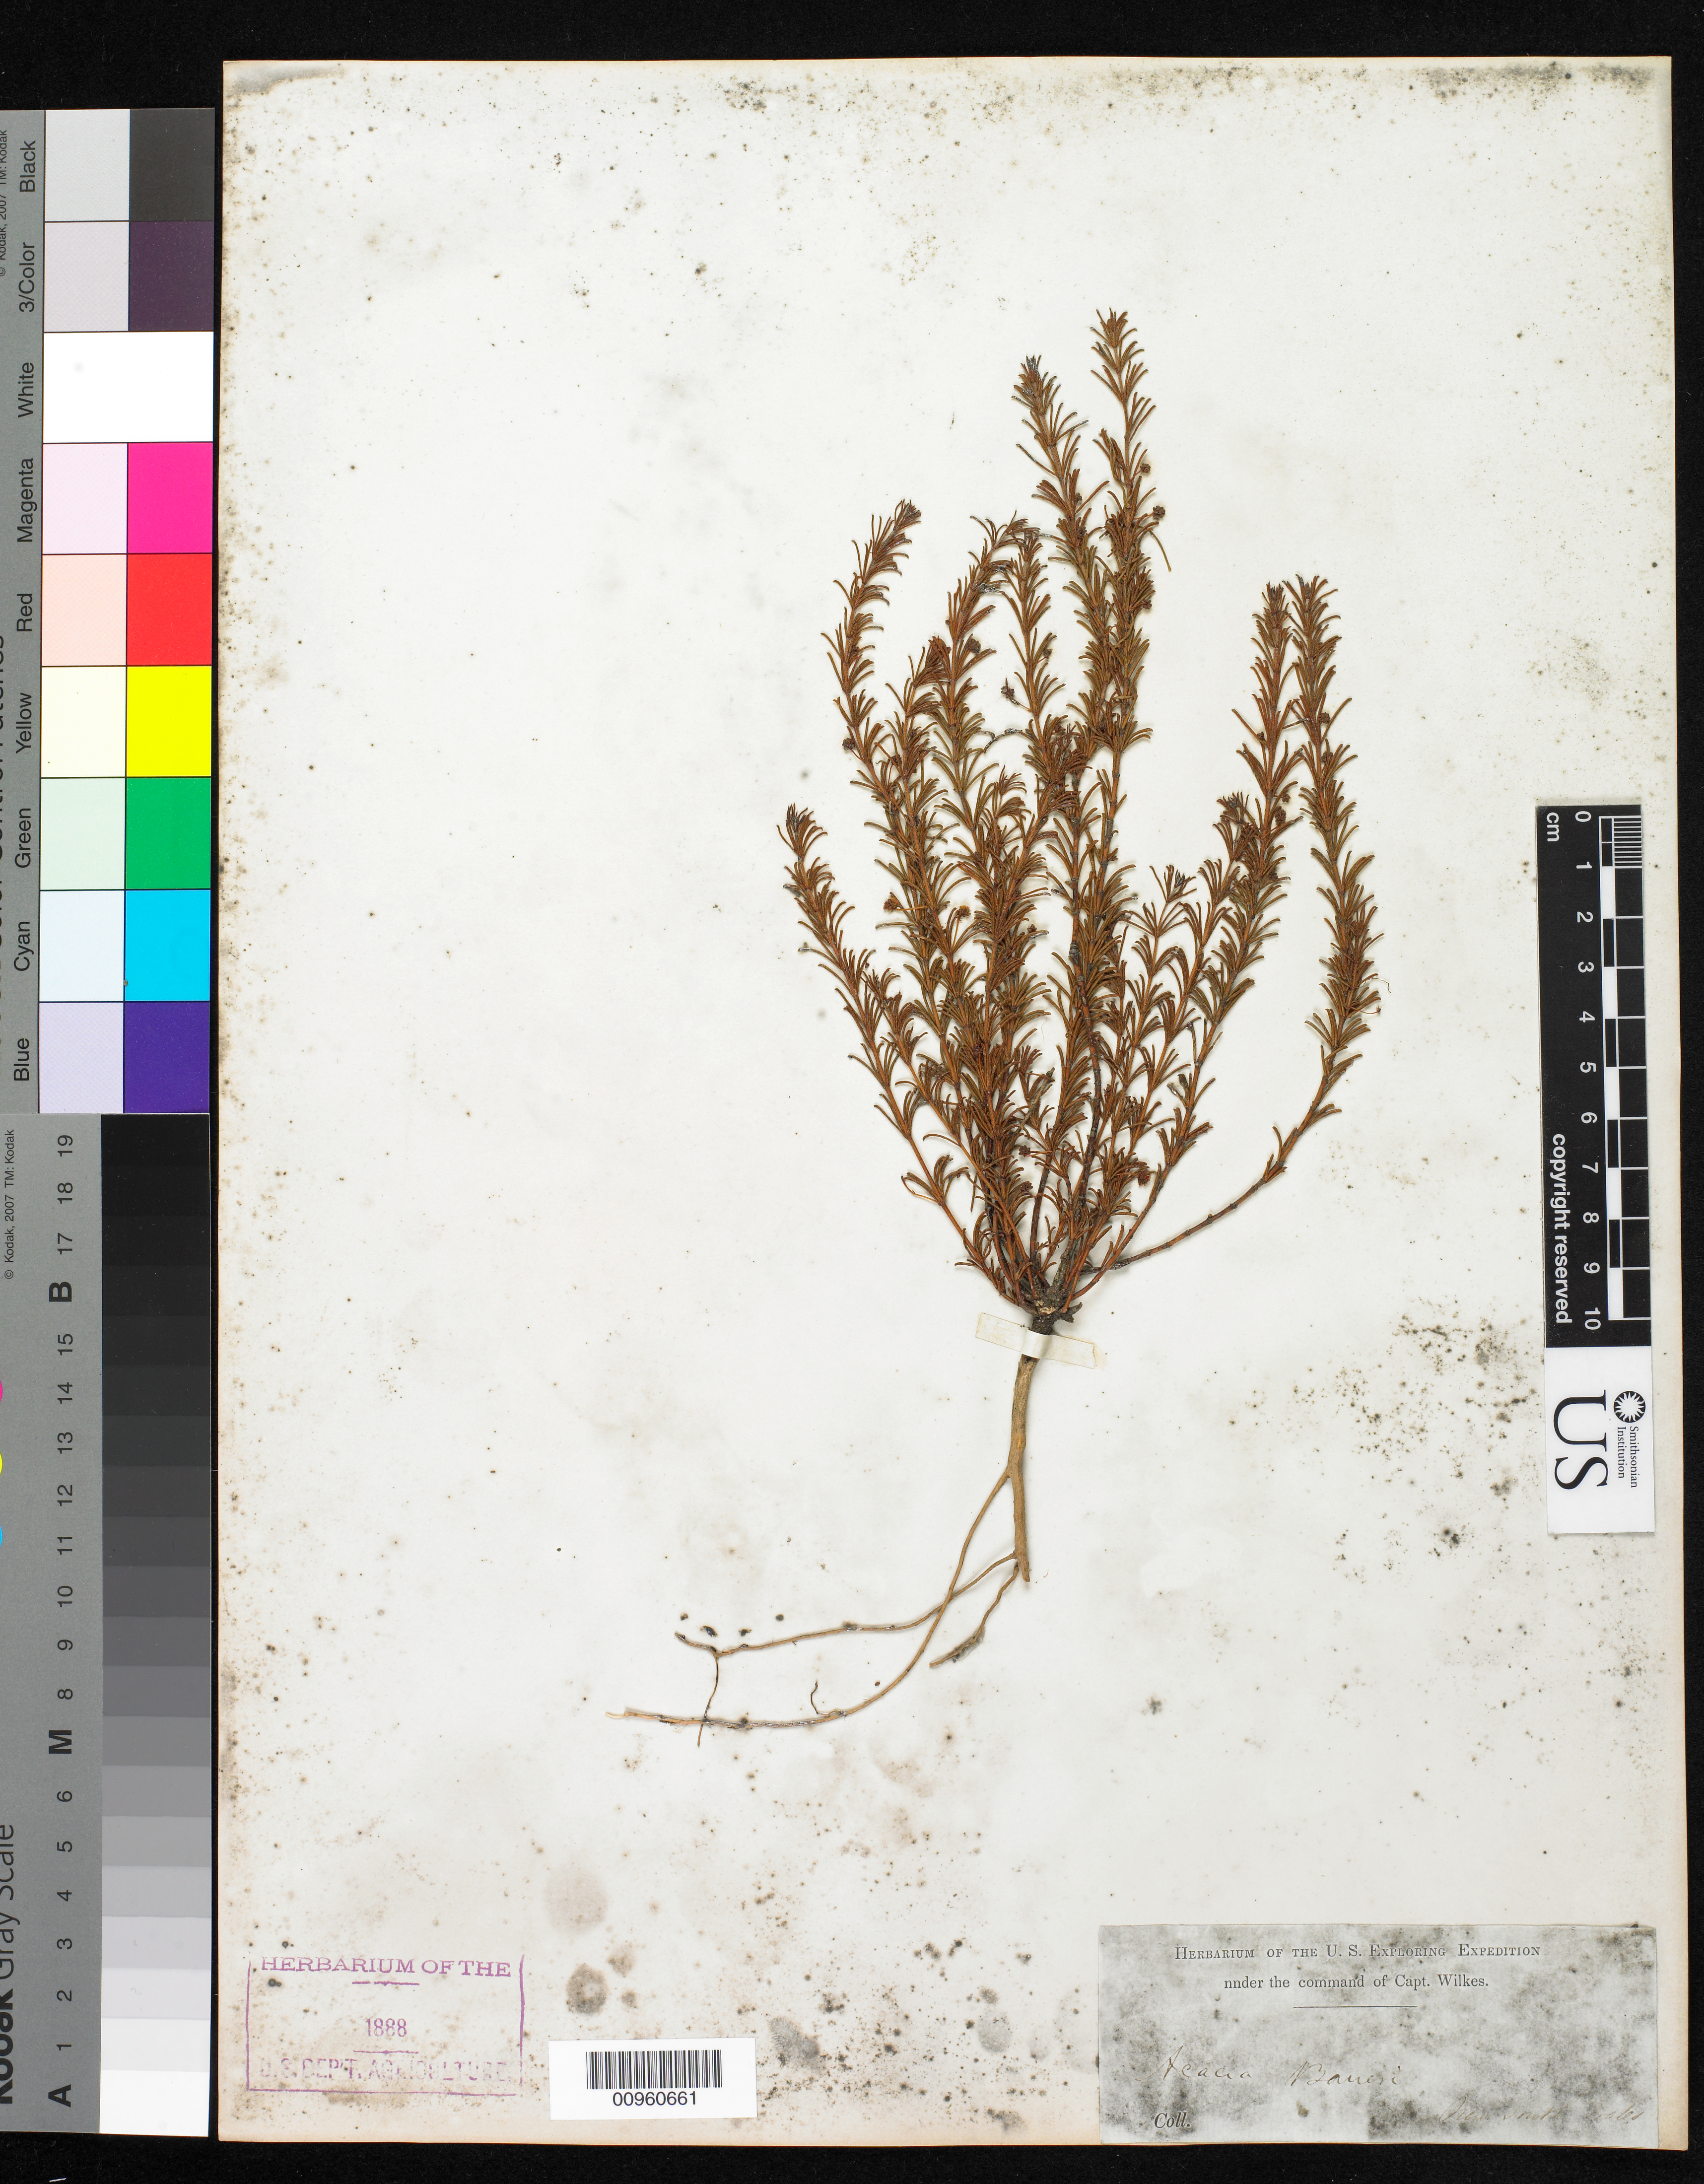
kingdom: Plantae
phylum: Tracheophyta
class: Magnoliopsida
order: Fabales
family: Fabaceae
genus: Acacia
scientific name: Acacia baueri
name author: Benth.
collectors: Wilkes Explor. Exped.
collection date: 1838/1842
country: Australia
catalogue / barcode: US 98524